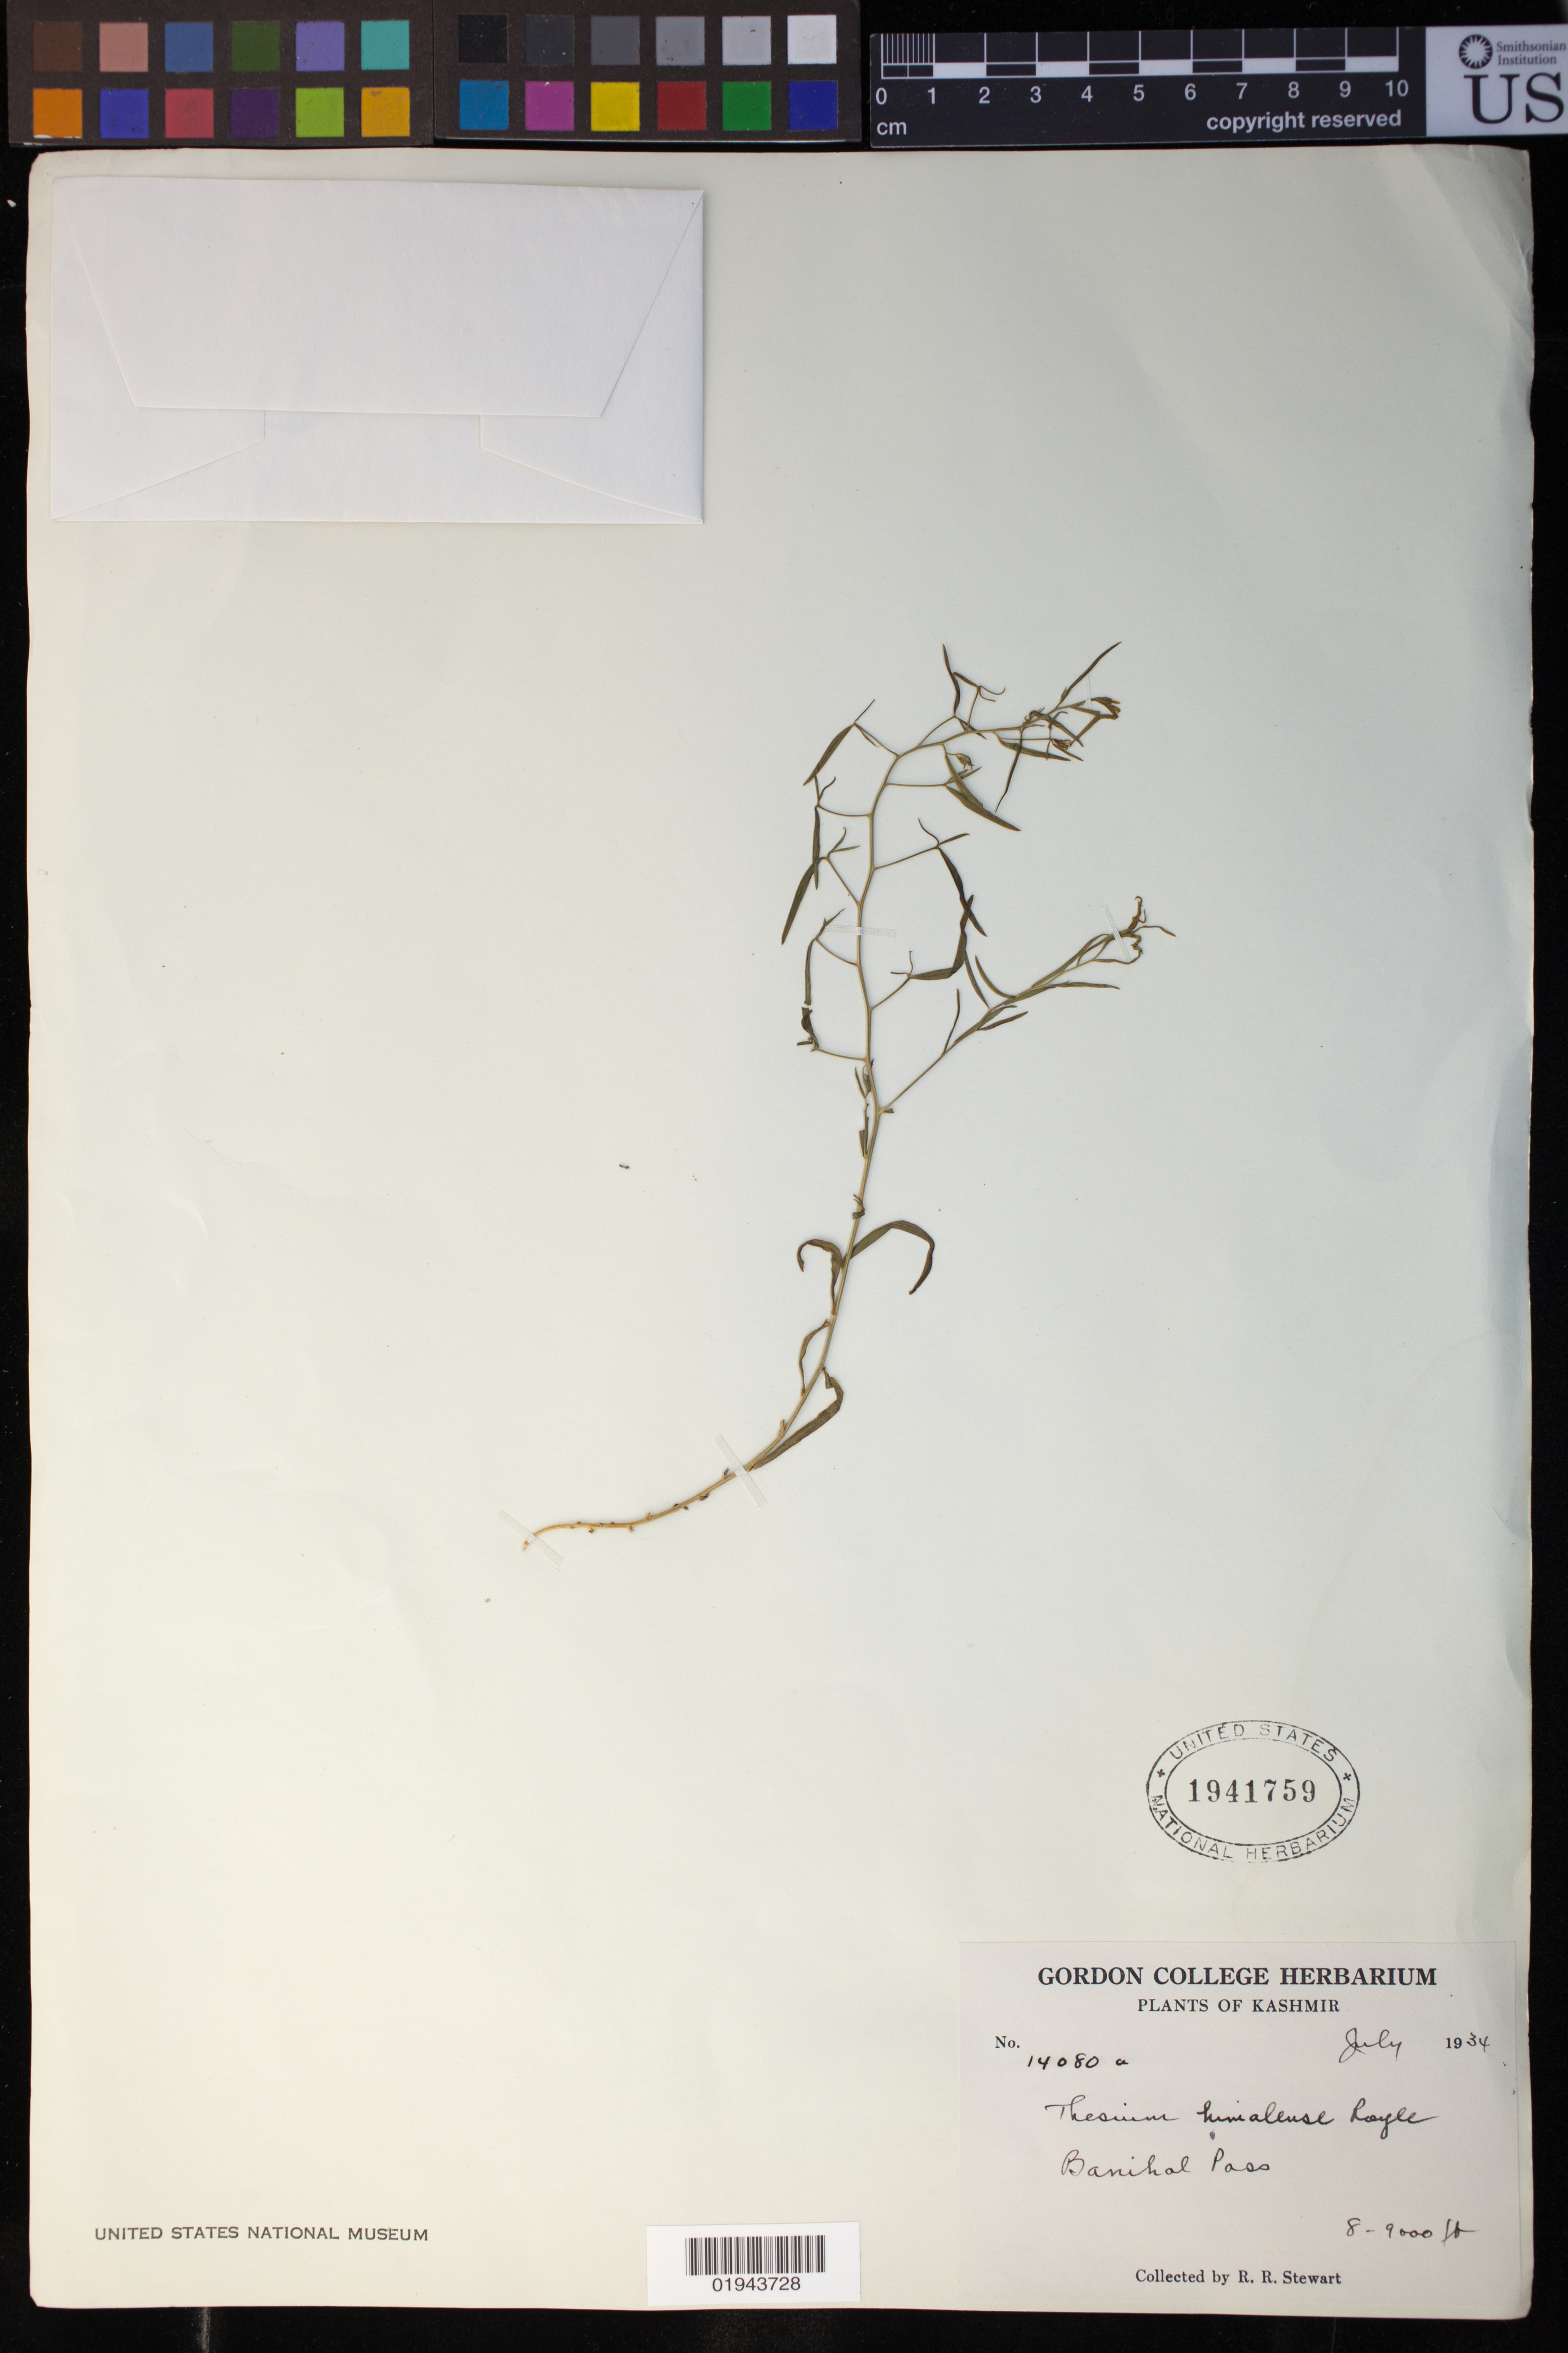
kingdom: Plantae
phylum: Tracheophyta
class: Magnoliopsida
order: Santalales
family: Thesiaceae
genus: Thesium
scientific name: Thesium himalense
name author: Royle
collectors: R. R. Stewart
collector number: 14080a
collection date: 1934-07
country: India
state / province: Jammu and Kashmir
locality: Kashmir, Banihal Pass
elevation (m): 2438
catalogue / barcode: US 1941759